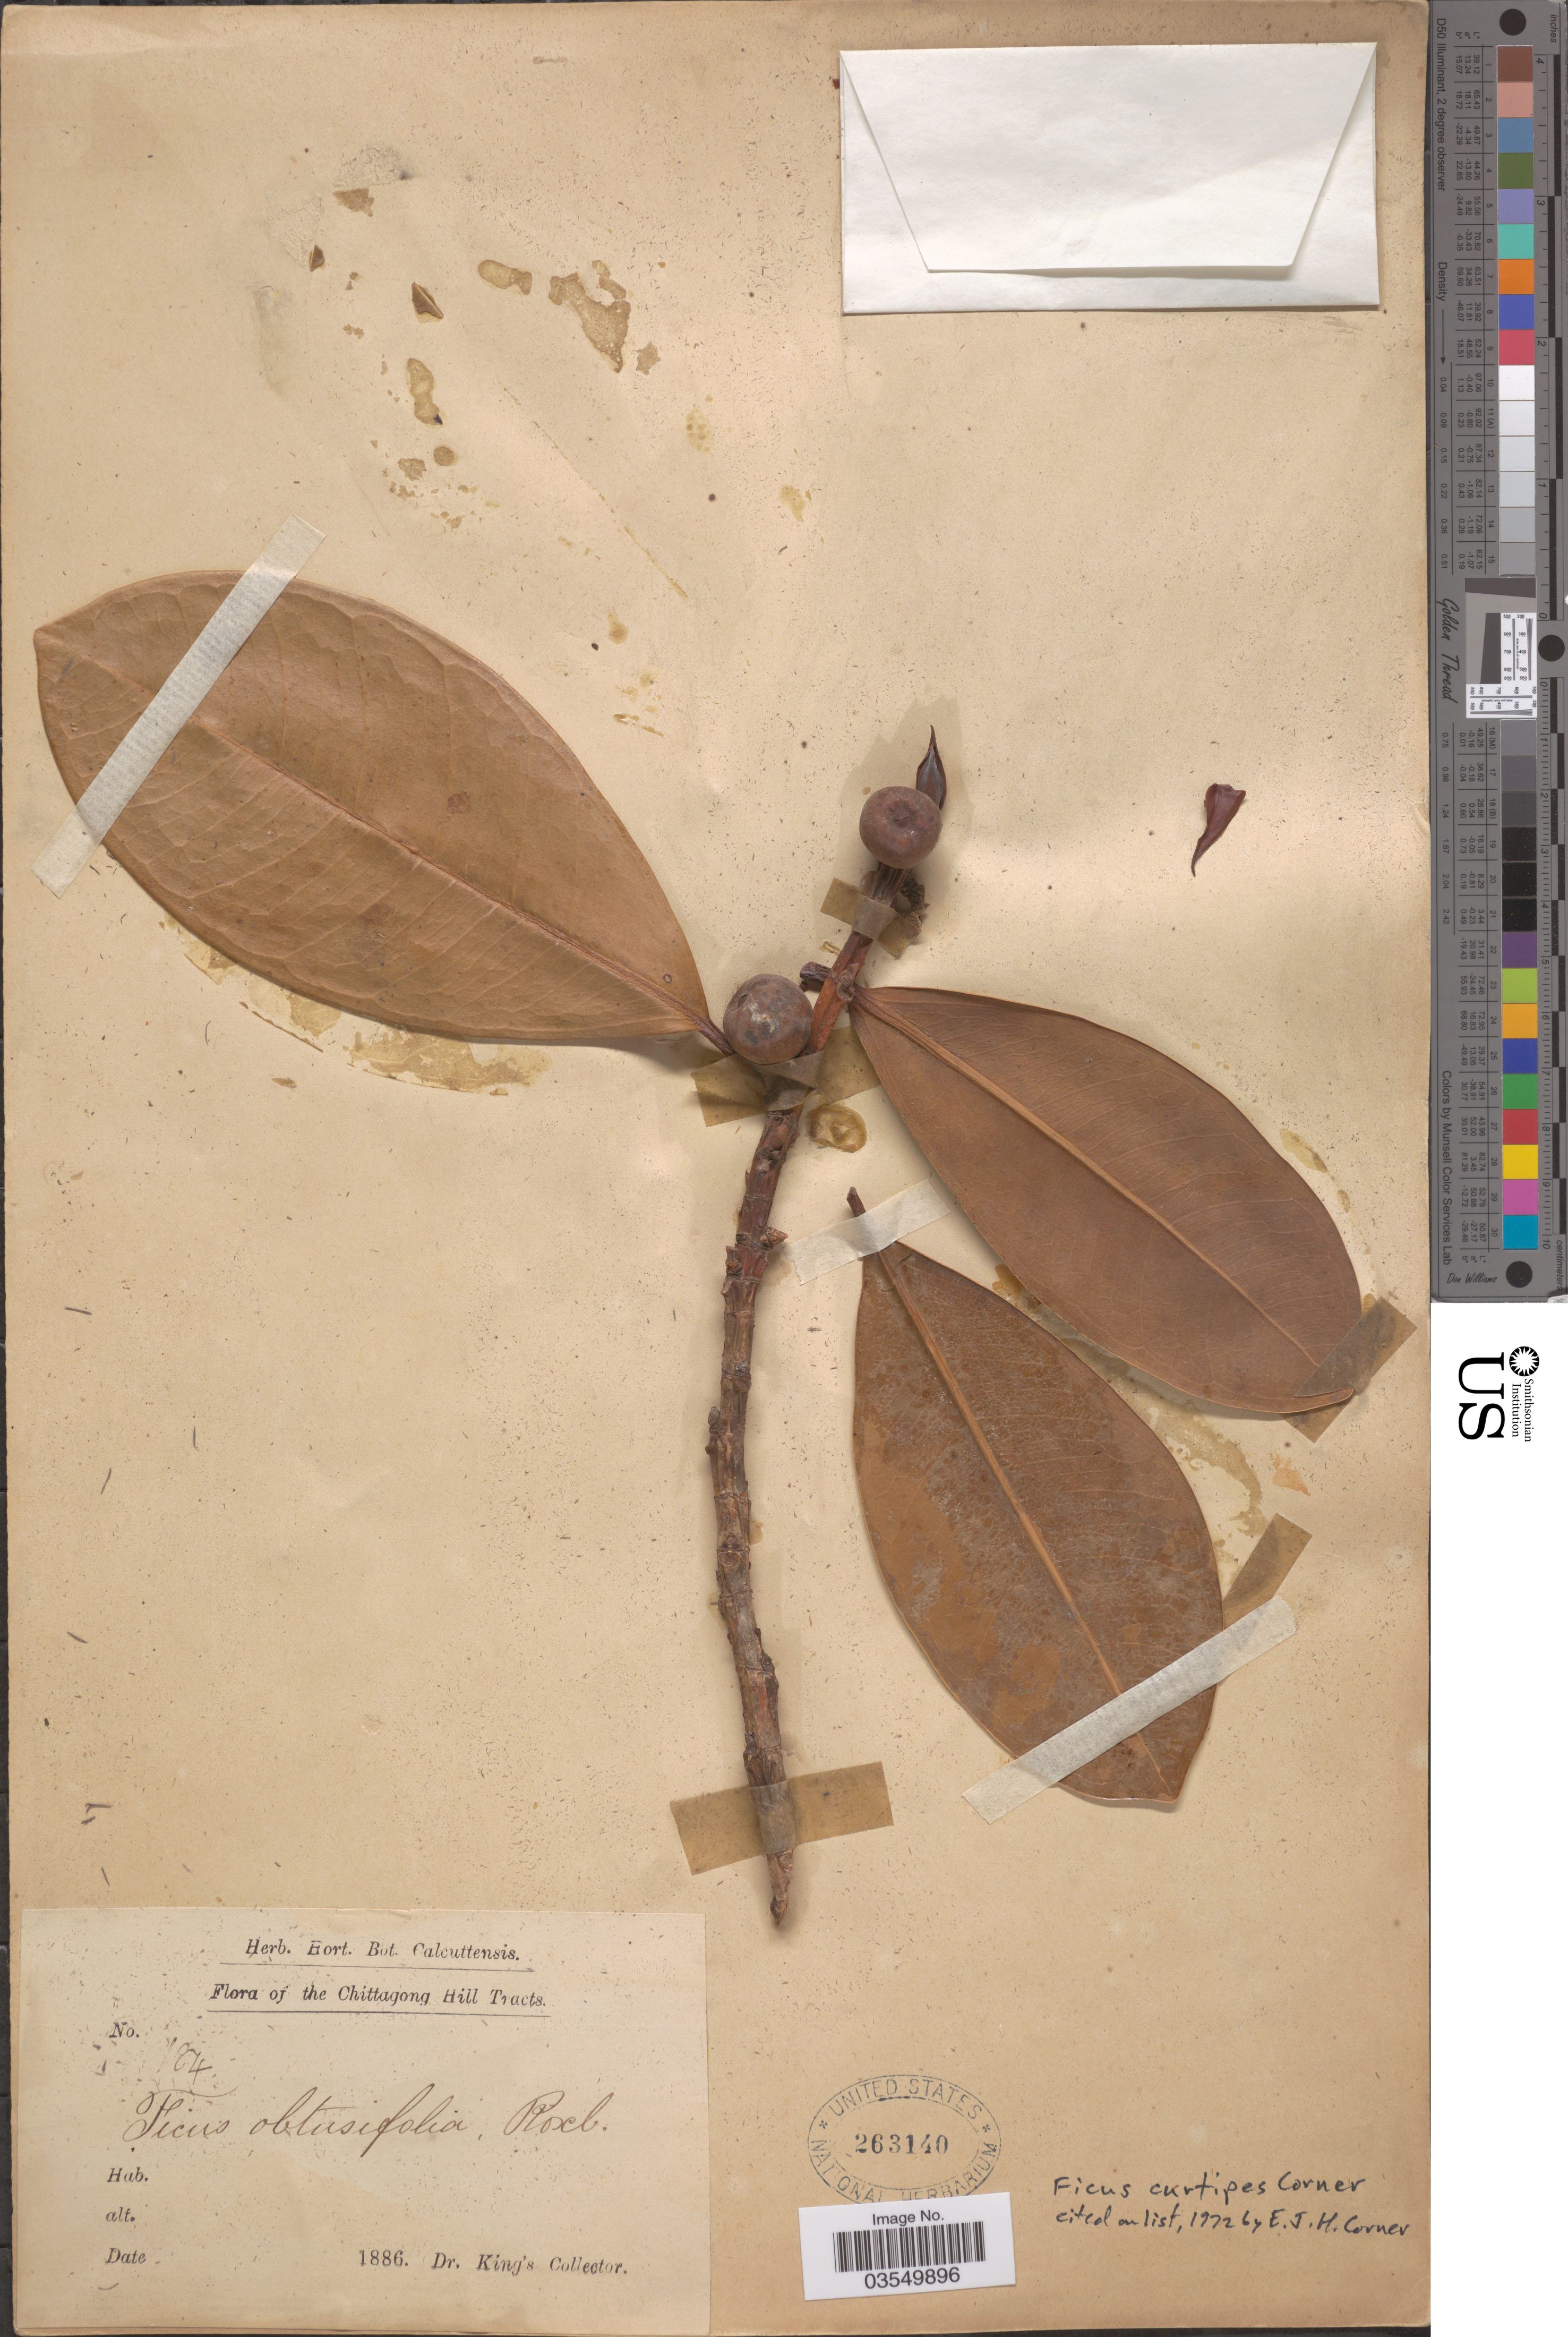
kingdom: Plantae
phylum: Tracheophyta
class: Magnoliopsida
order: Rosales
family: Moraceae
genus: Ficus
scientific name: Ficus curtipes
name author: Corner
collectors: Dr. King's collector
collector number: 84*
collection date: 1886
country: Bangladesh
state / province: Chittagong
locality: Chittagong Hill Tracts.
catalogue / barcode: US 263140